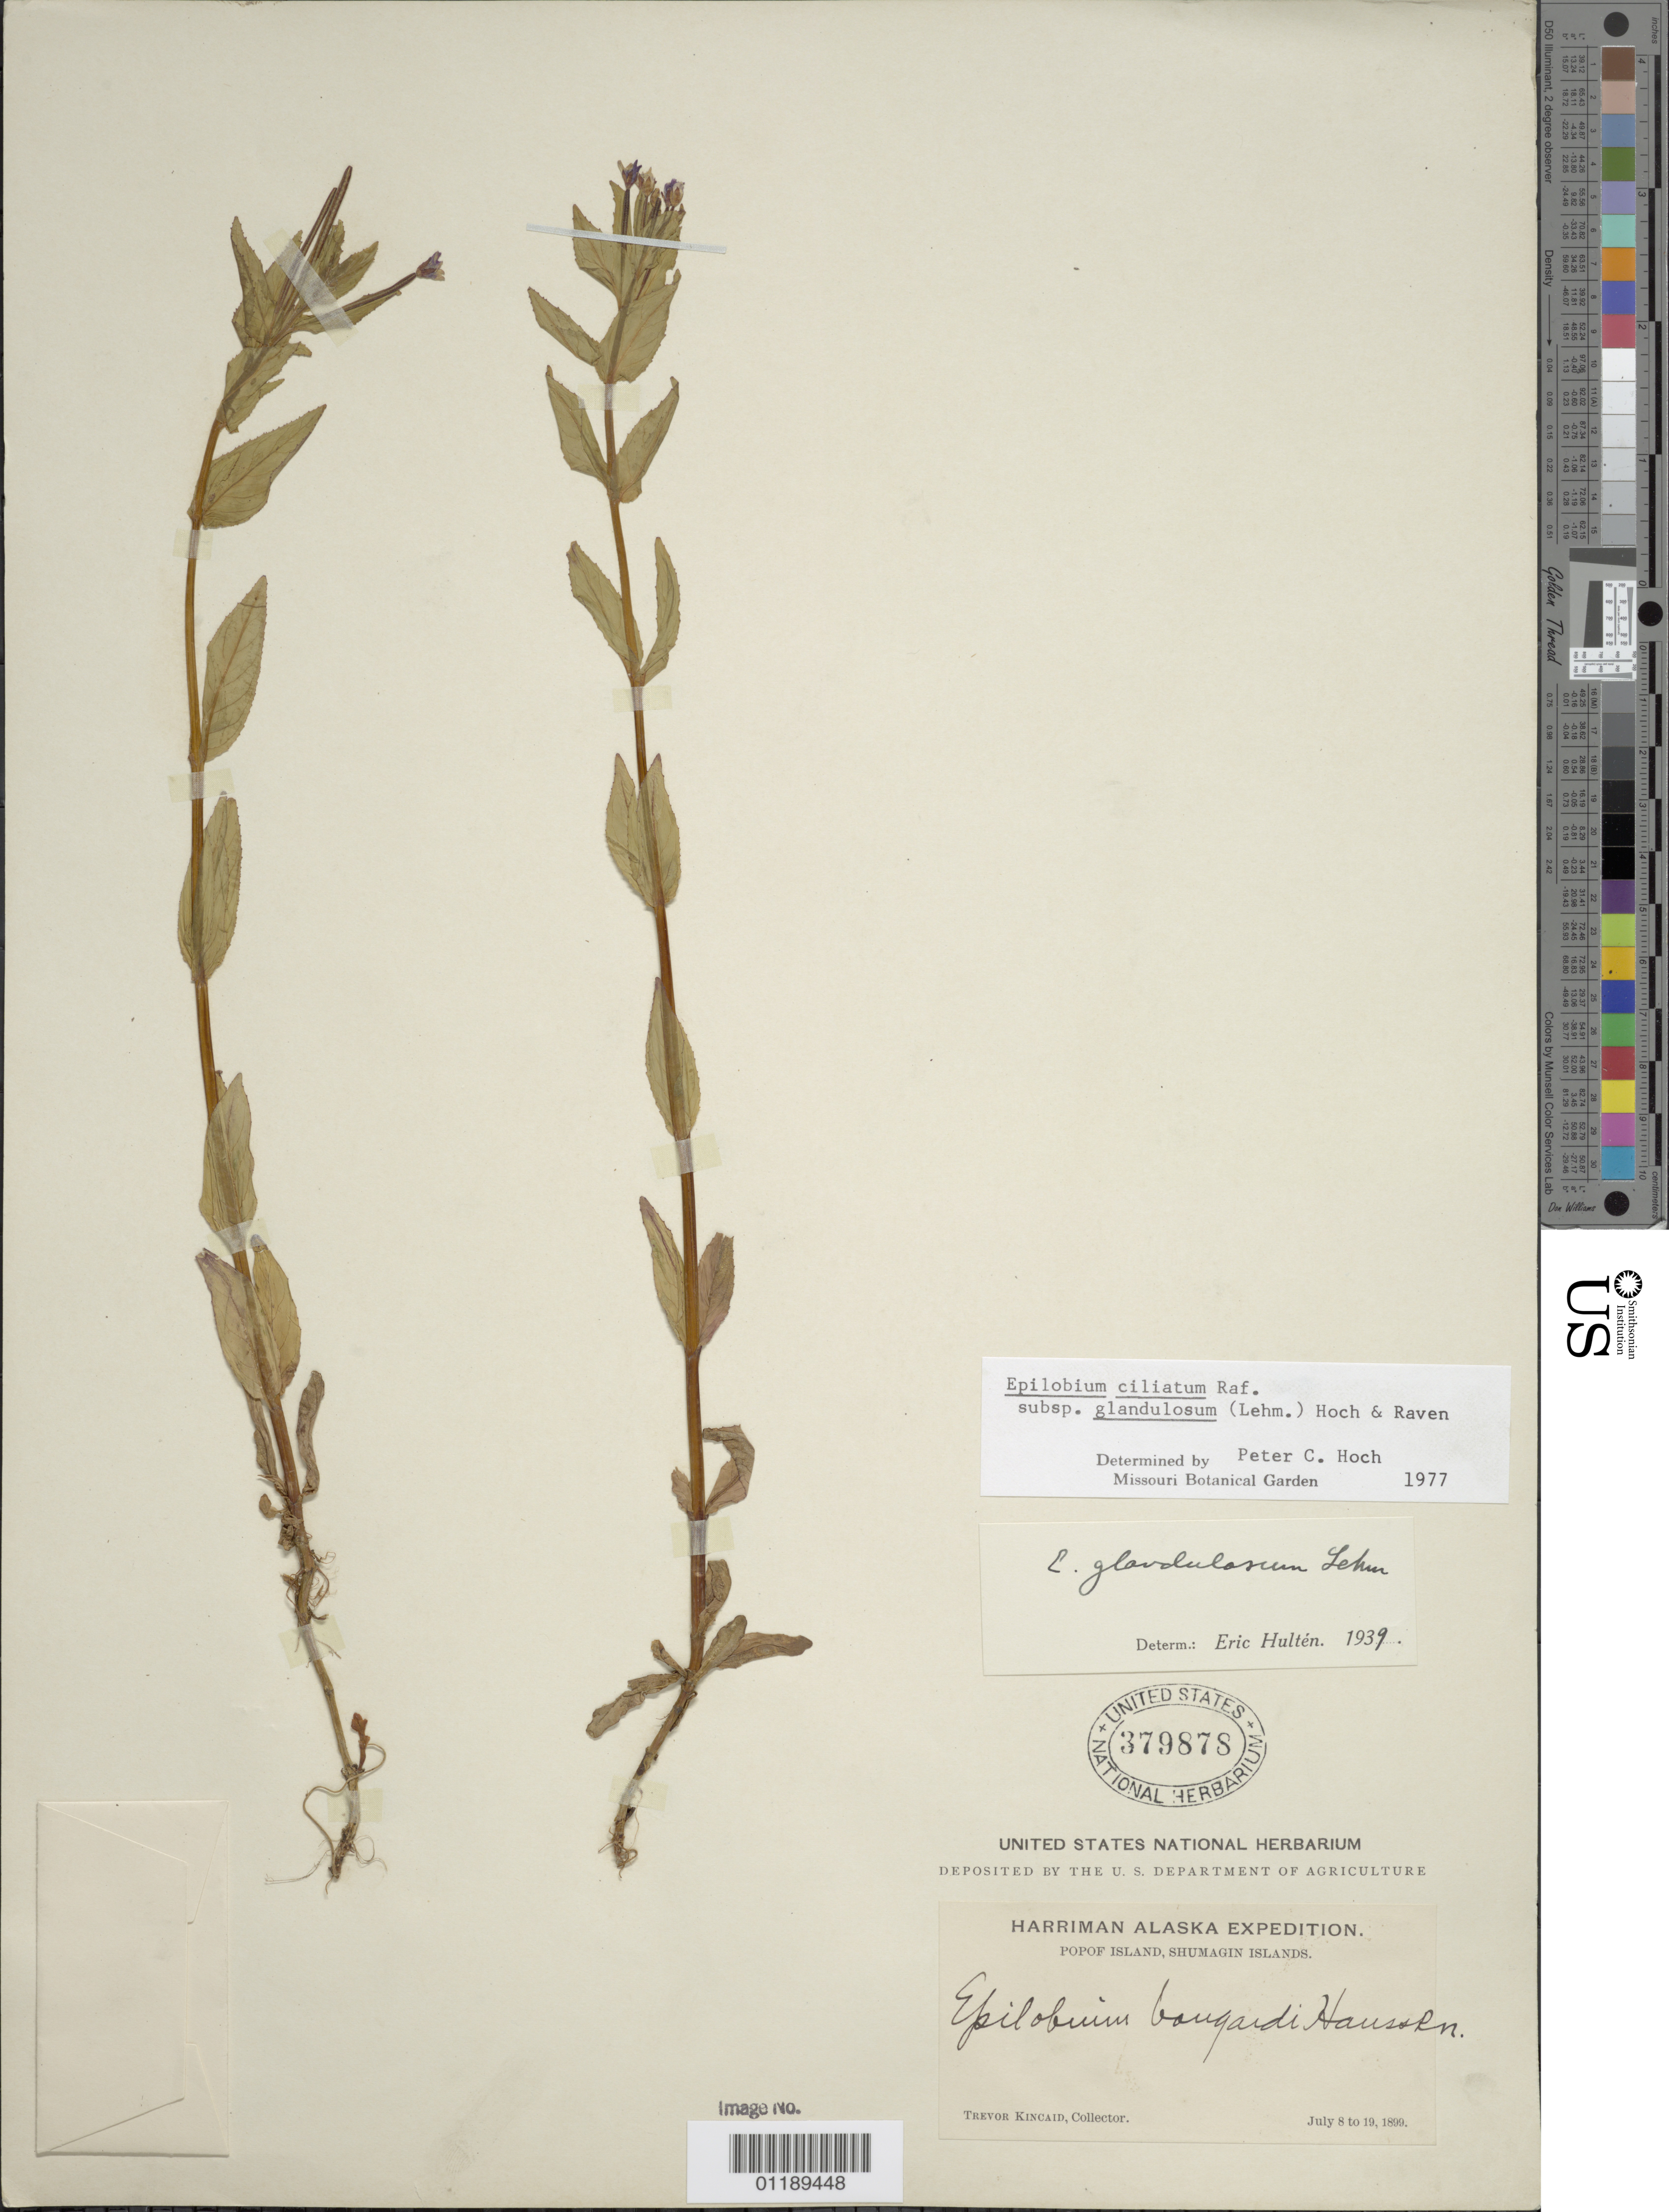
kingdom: Plantae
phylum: Tracheophyta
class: Magnoliopsida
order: Myrtales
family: Onagraceae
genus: Epilobium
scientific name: Epilobium ciliatum subsp. glandulosum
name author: (Lehm.) Hoch & P.H. Raven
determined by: Hoch, P. C.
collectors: T. C. Kincaid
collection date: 1899-07-08/1899-07-19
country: United States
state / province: Alaska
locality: Popof Island. Shumagin Islands.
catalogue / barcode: US 379878